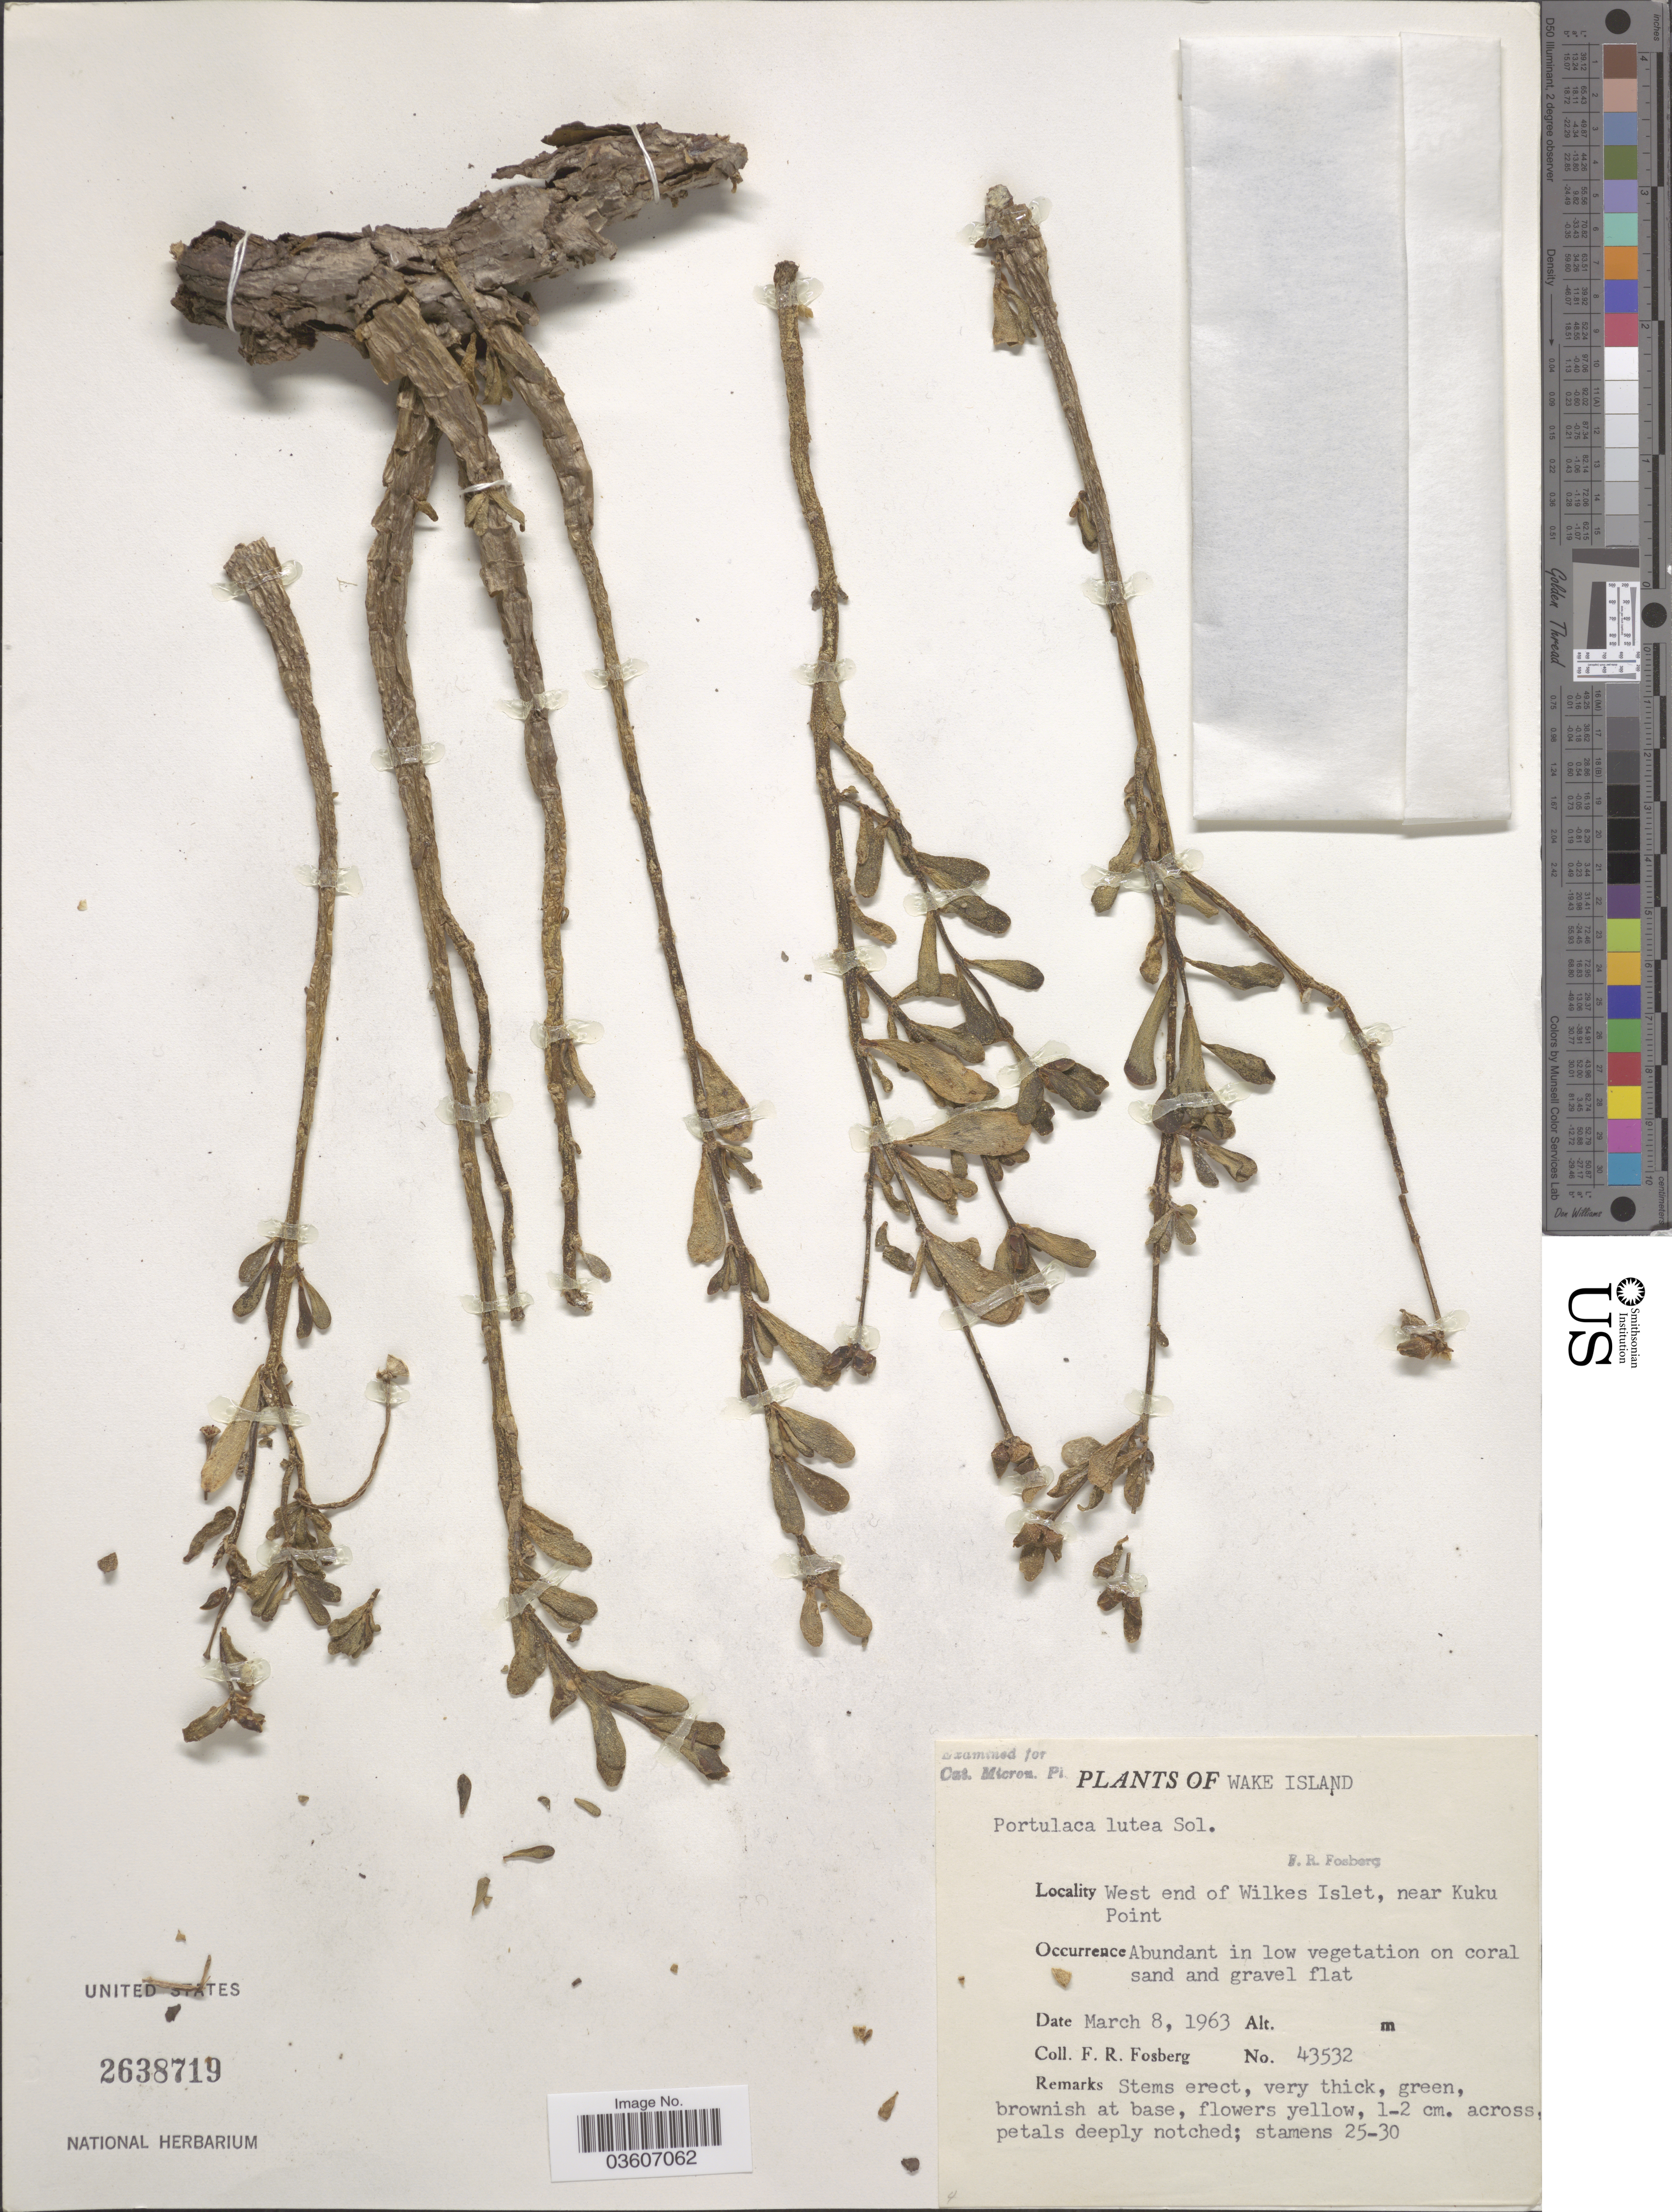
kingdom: Plantae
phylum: Tracheophyta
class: Magnoliopsida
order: Caryophyllales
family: Portulacaceae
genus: Portulaca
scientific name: Portulaca lutea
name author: Sol. ex G. Forst.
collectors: F. R. Fosberg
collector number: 43532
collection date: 1963-03-08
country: U.S. Administered Pacific Islands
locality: Wake Island. West end of Wilkes Islet, near Kuku Point.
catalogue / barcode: US 2638719